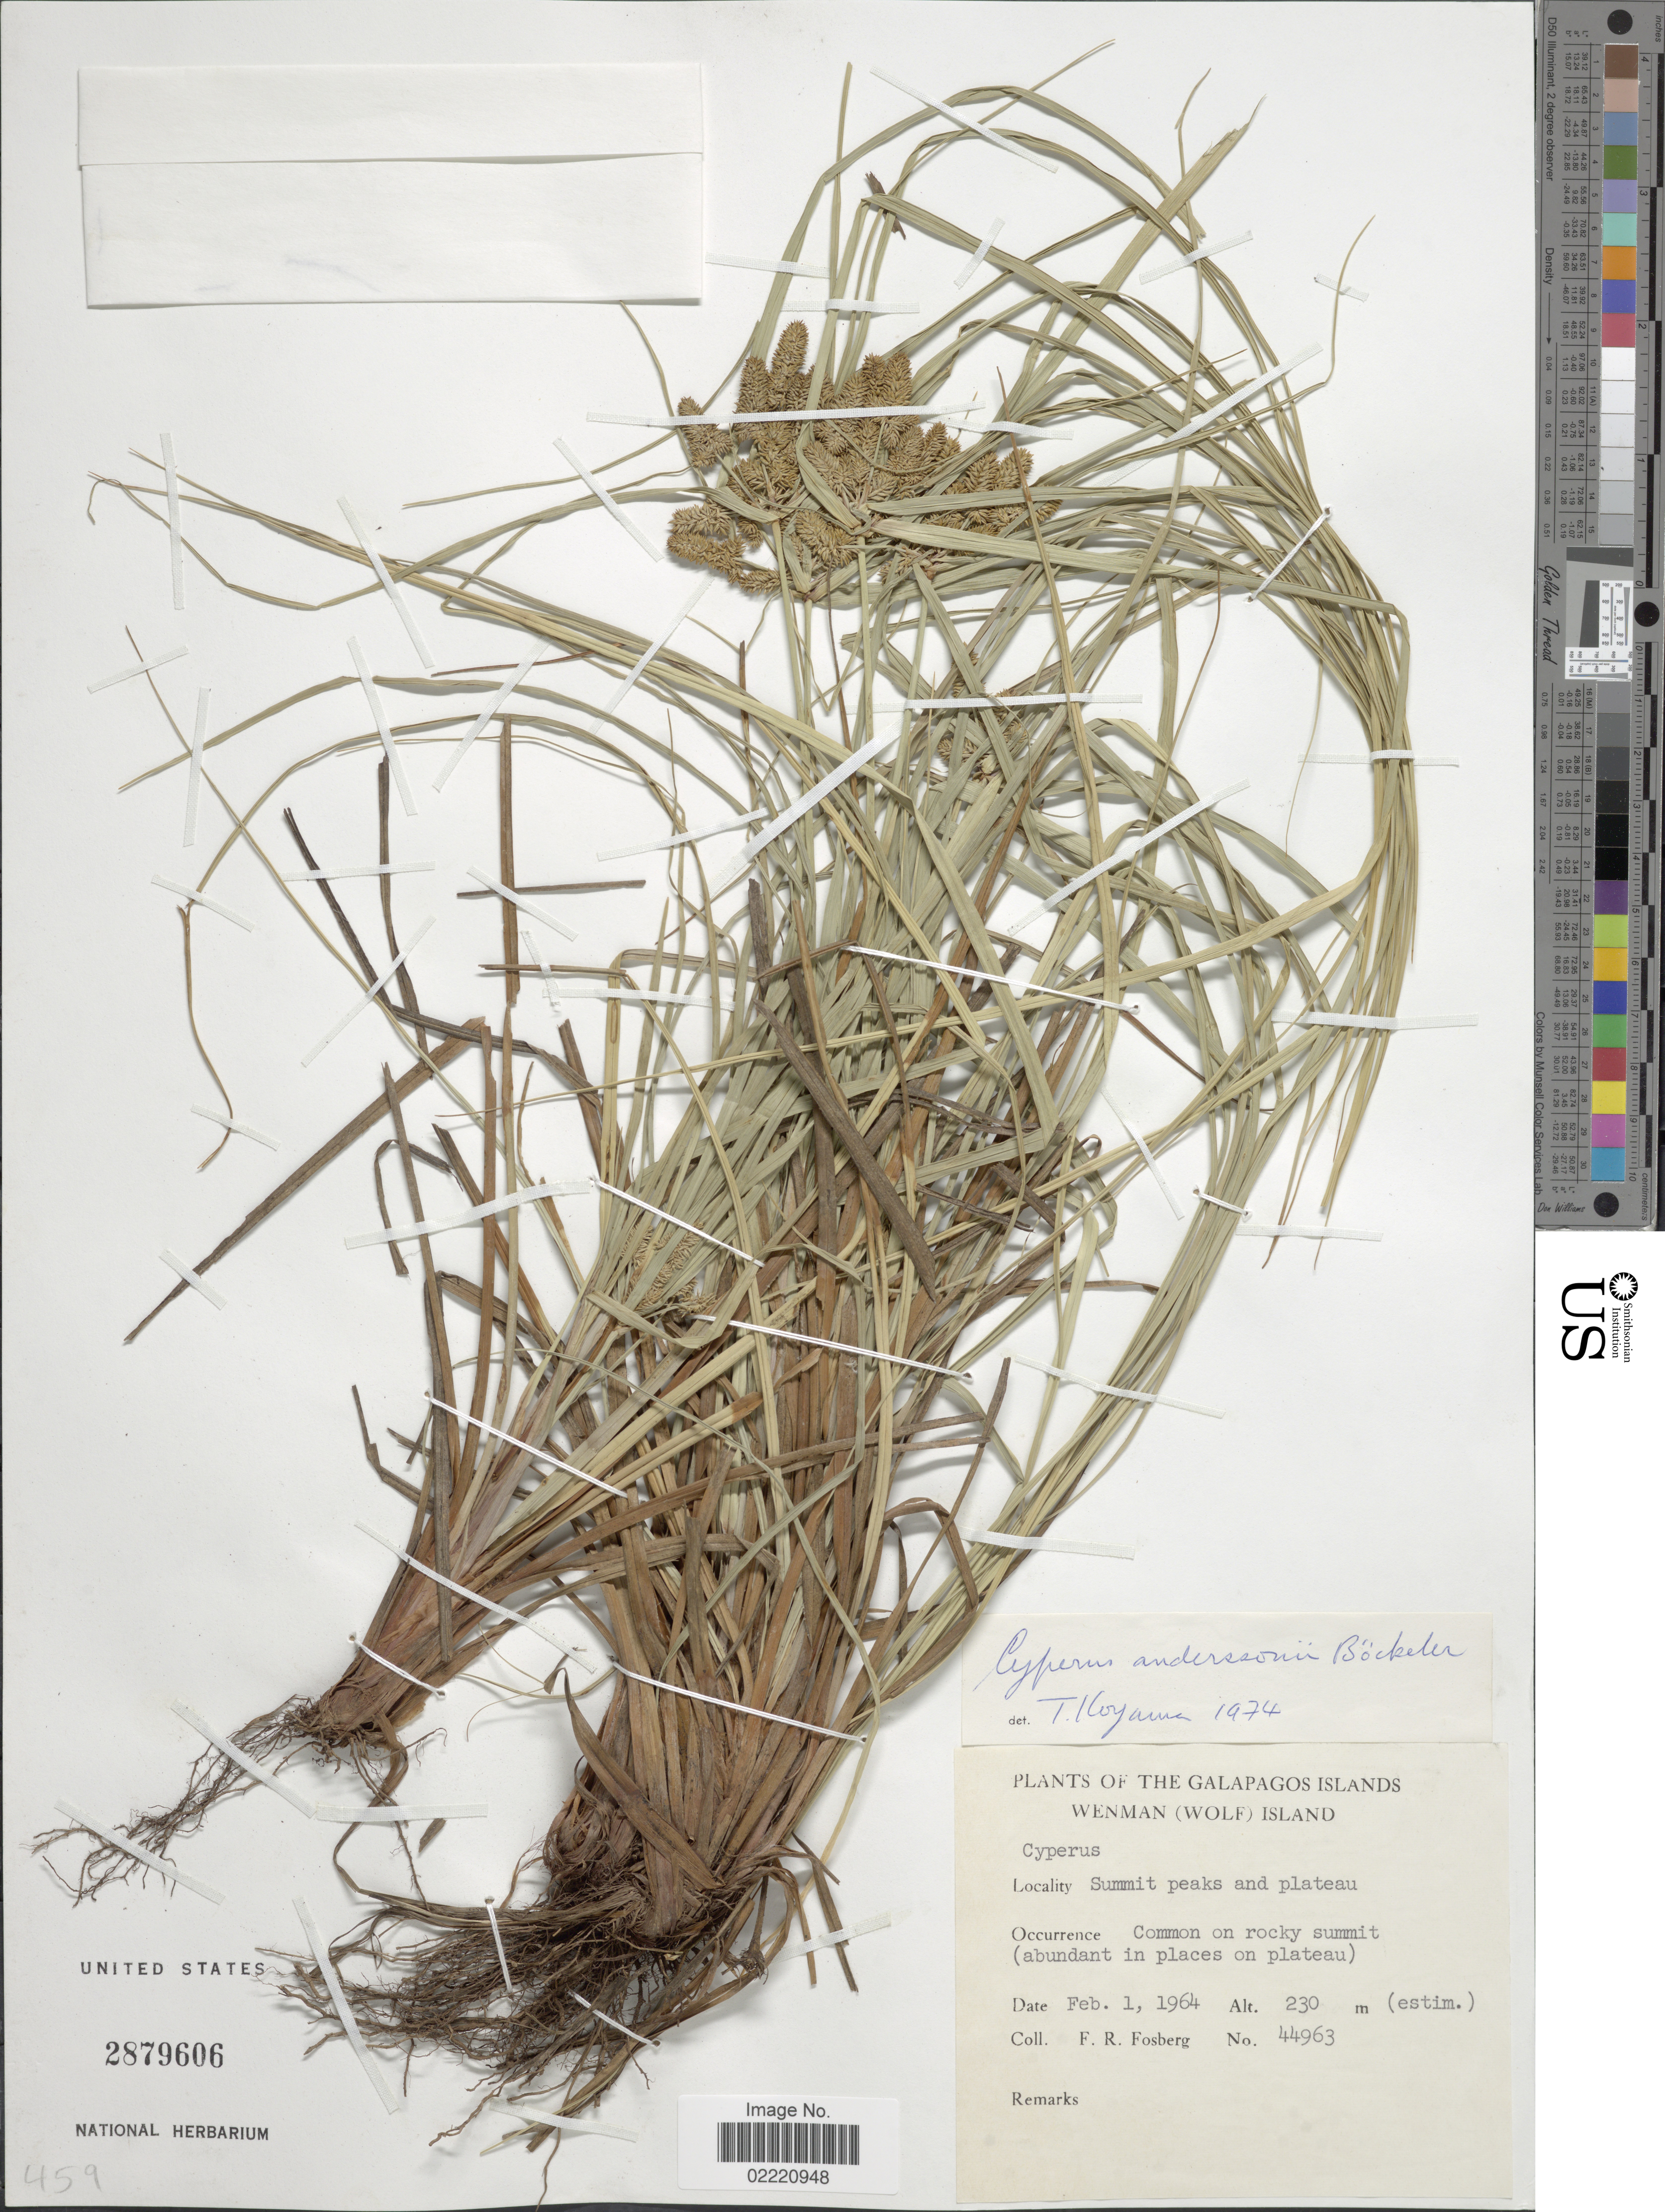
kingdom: Plantae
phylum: Tracheophyta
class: Liliopsida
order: Poales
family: Cyperaceae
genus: Cyperus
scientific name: Cyperus anderssonii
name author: Boeckeler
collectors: F. R. Fosberg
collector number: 44963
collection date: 1964-02-01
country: Ecuador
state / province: Colón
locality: The Galapagos Islands, Wenman (Wolf) Island, Summit peaks and plateau, common on rocky summit (abundant in places on plateau).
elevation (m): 230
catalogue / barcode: US 2879606